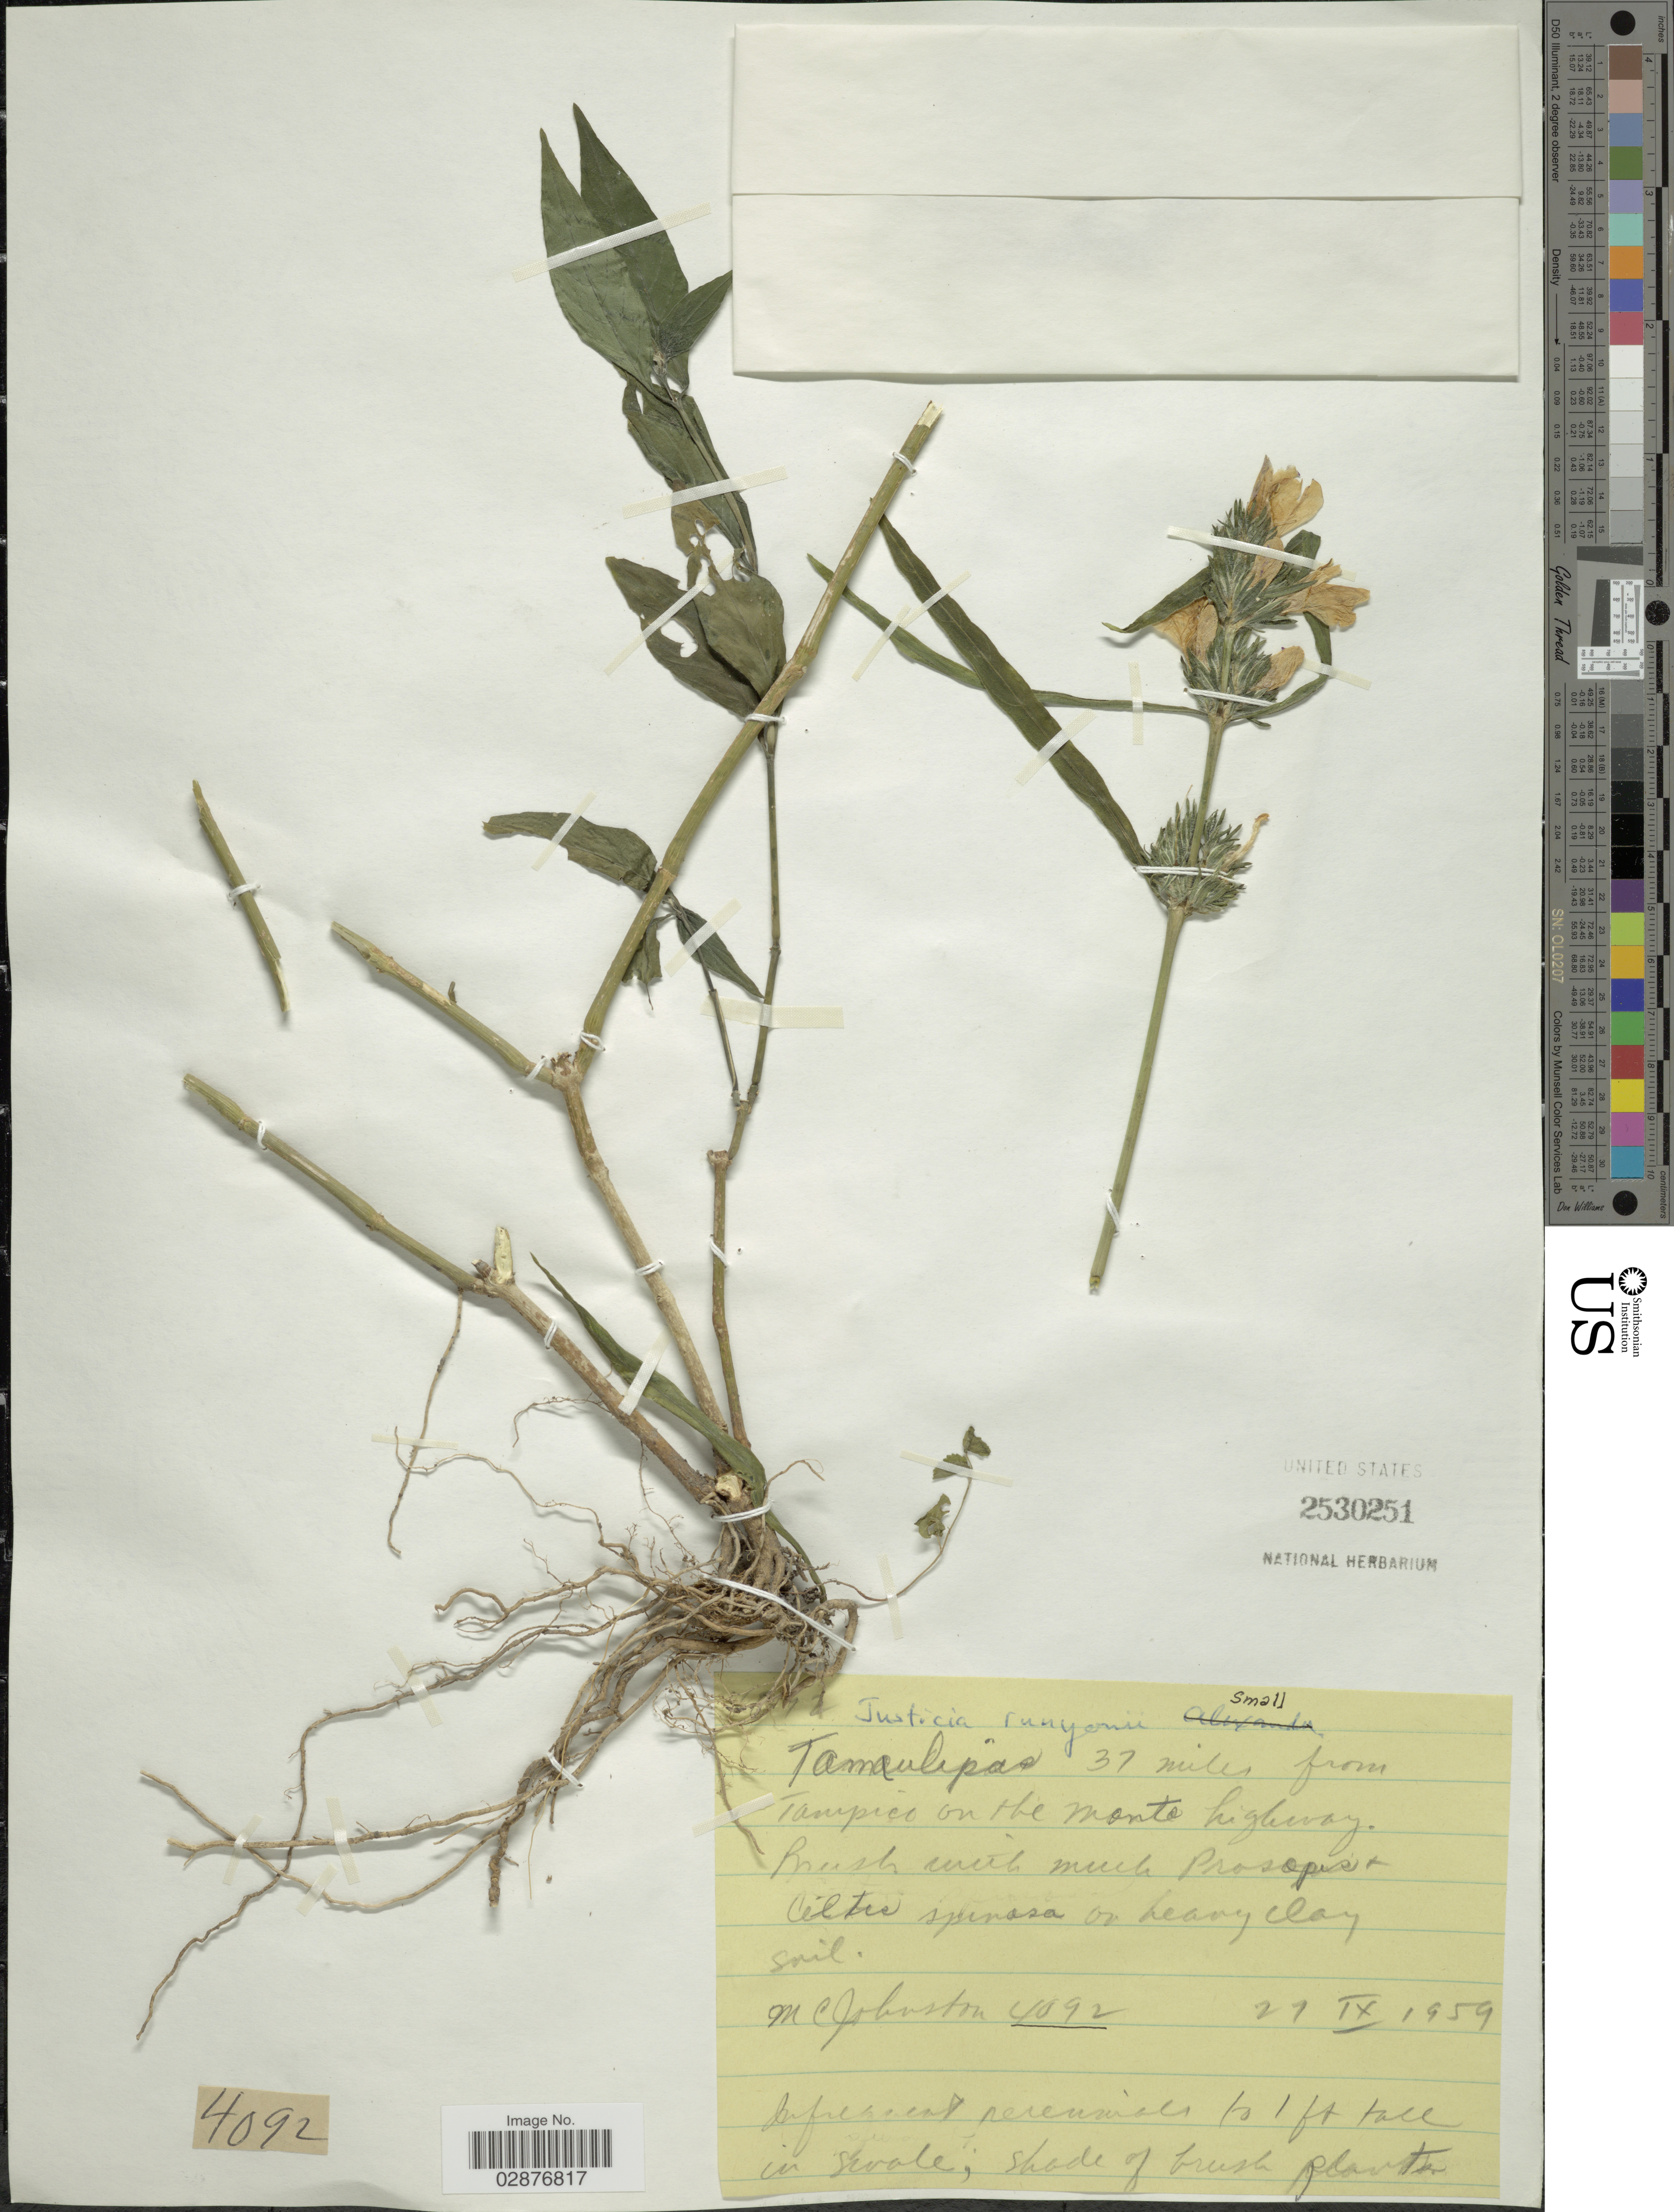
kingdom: Plantae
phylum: Tracheophyta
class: Magnoliopsida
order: Lamiales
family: Acanthaceae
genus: Justicia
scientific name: Justicia runyonii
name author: Small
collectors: M. Johnston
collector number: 4092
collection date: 1959-09-21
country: Mexico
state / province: Tamaulipas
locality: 37 miles from Tampico on the Monte highway.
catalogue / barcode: US 2530251